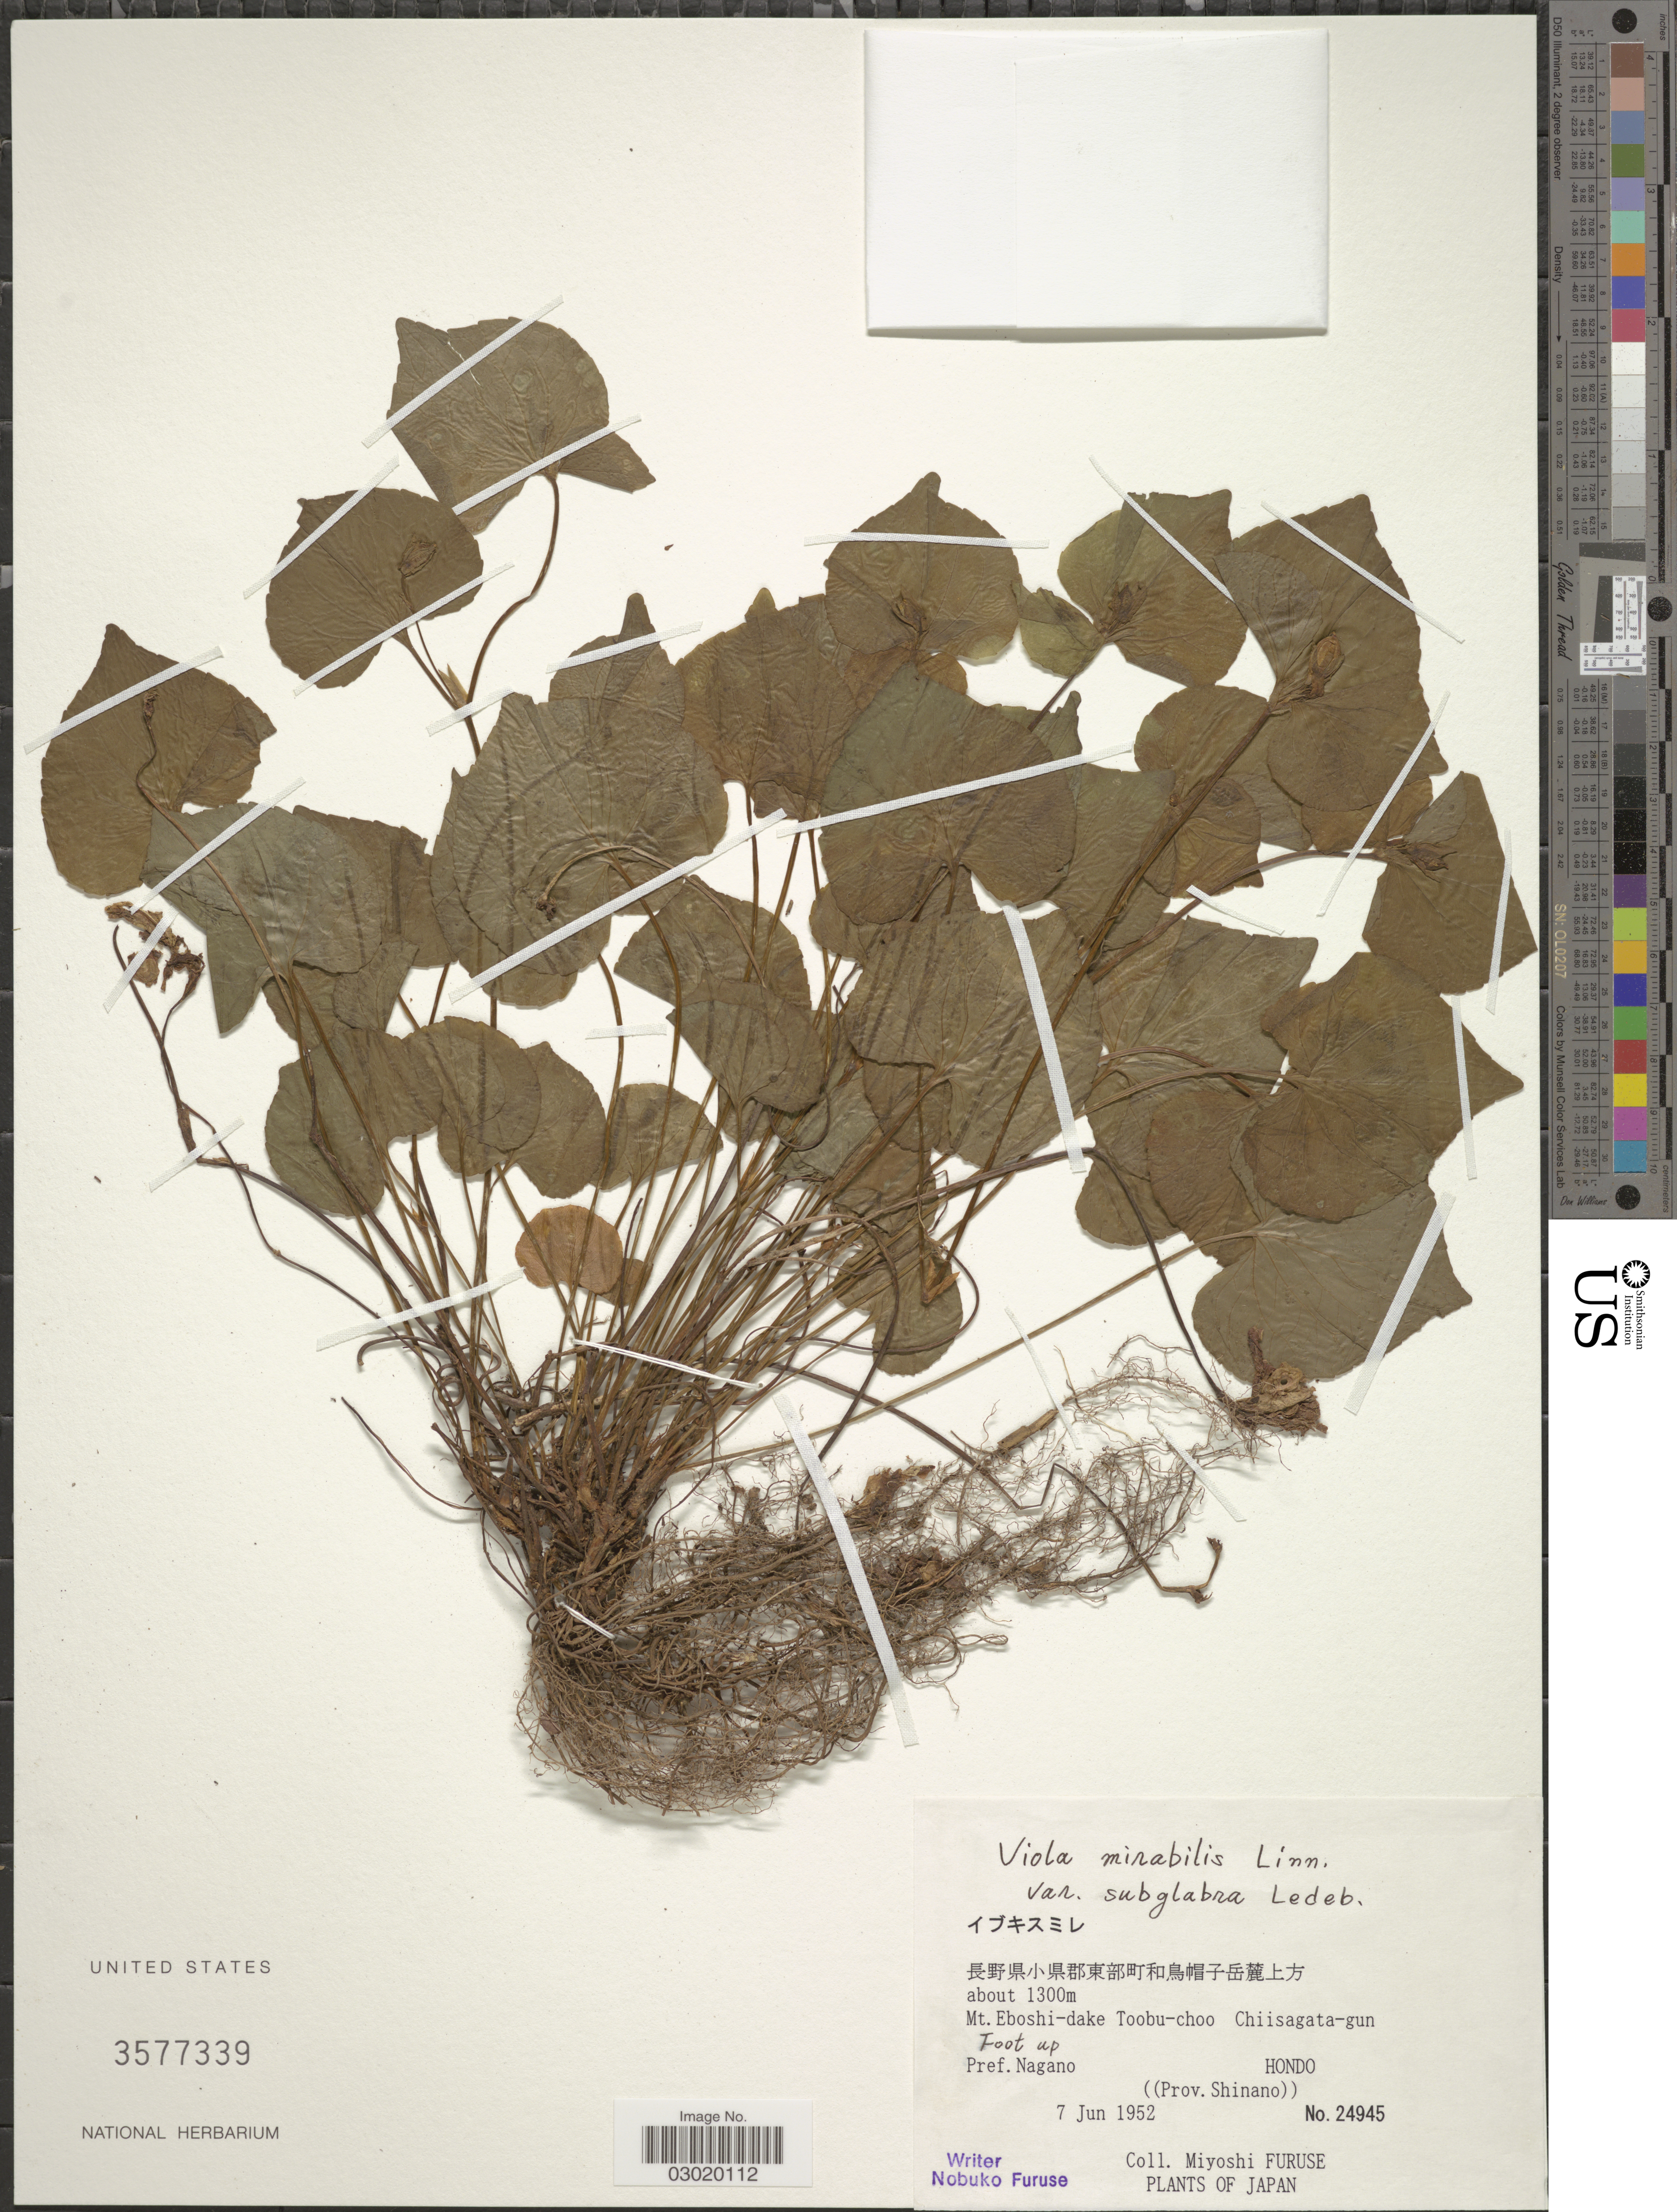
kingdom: Plantae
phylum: Tracheophyta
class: Magnoliopsida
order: Malpighiales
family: Violaceae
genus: Viola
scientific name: Viola mirabilis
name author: L.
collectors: M. Furuse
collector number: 24945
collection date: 1952-06-07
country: Japan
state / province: Nagano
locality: Mt. Eboshi-dake, Toobu-choo, Chiisagata-gun, Foot up, Pref. Nagano, Hondo, ((Prov. Shinano)).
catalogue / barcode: US 3577339